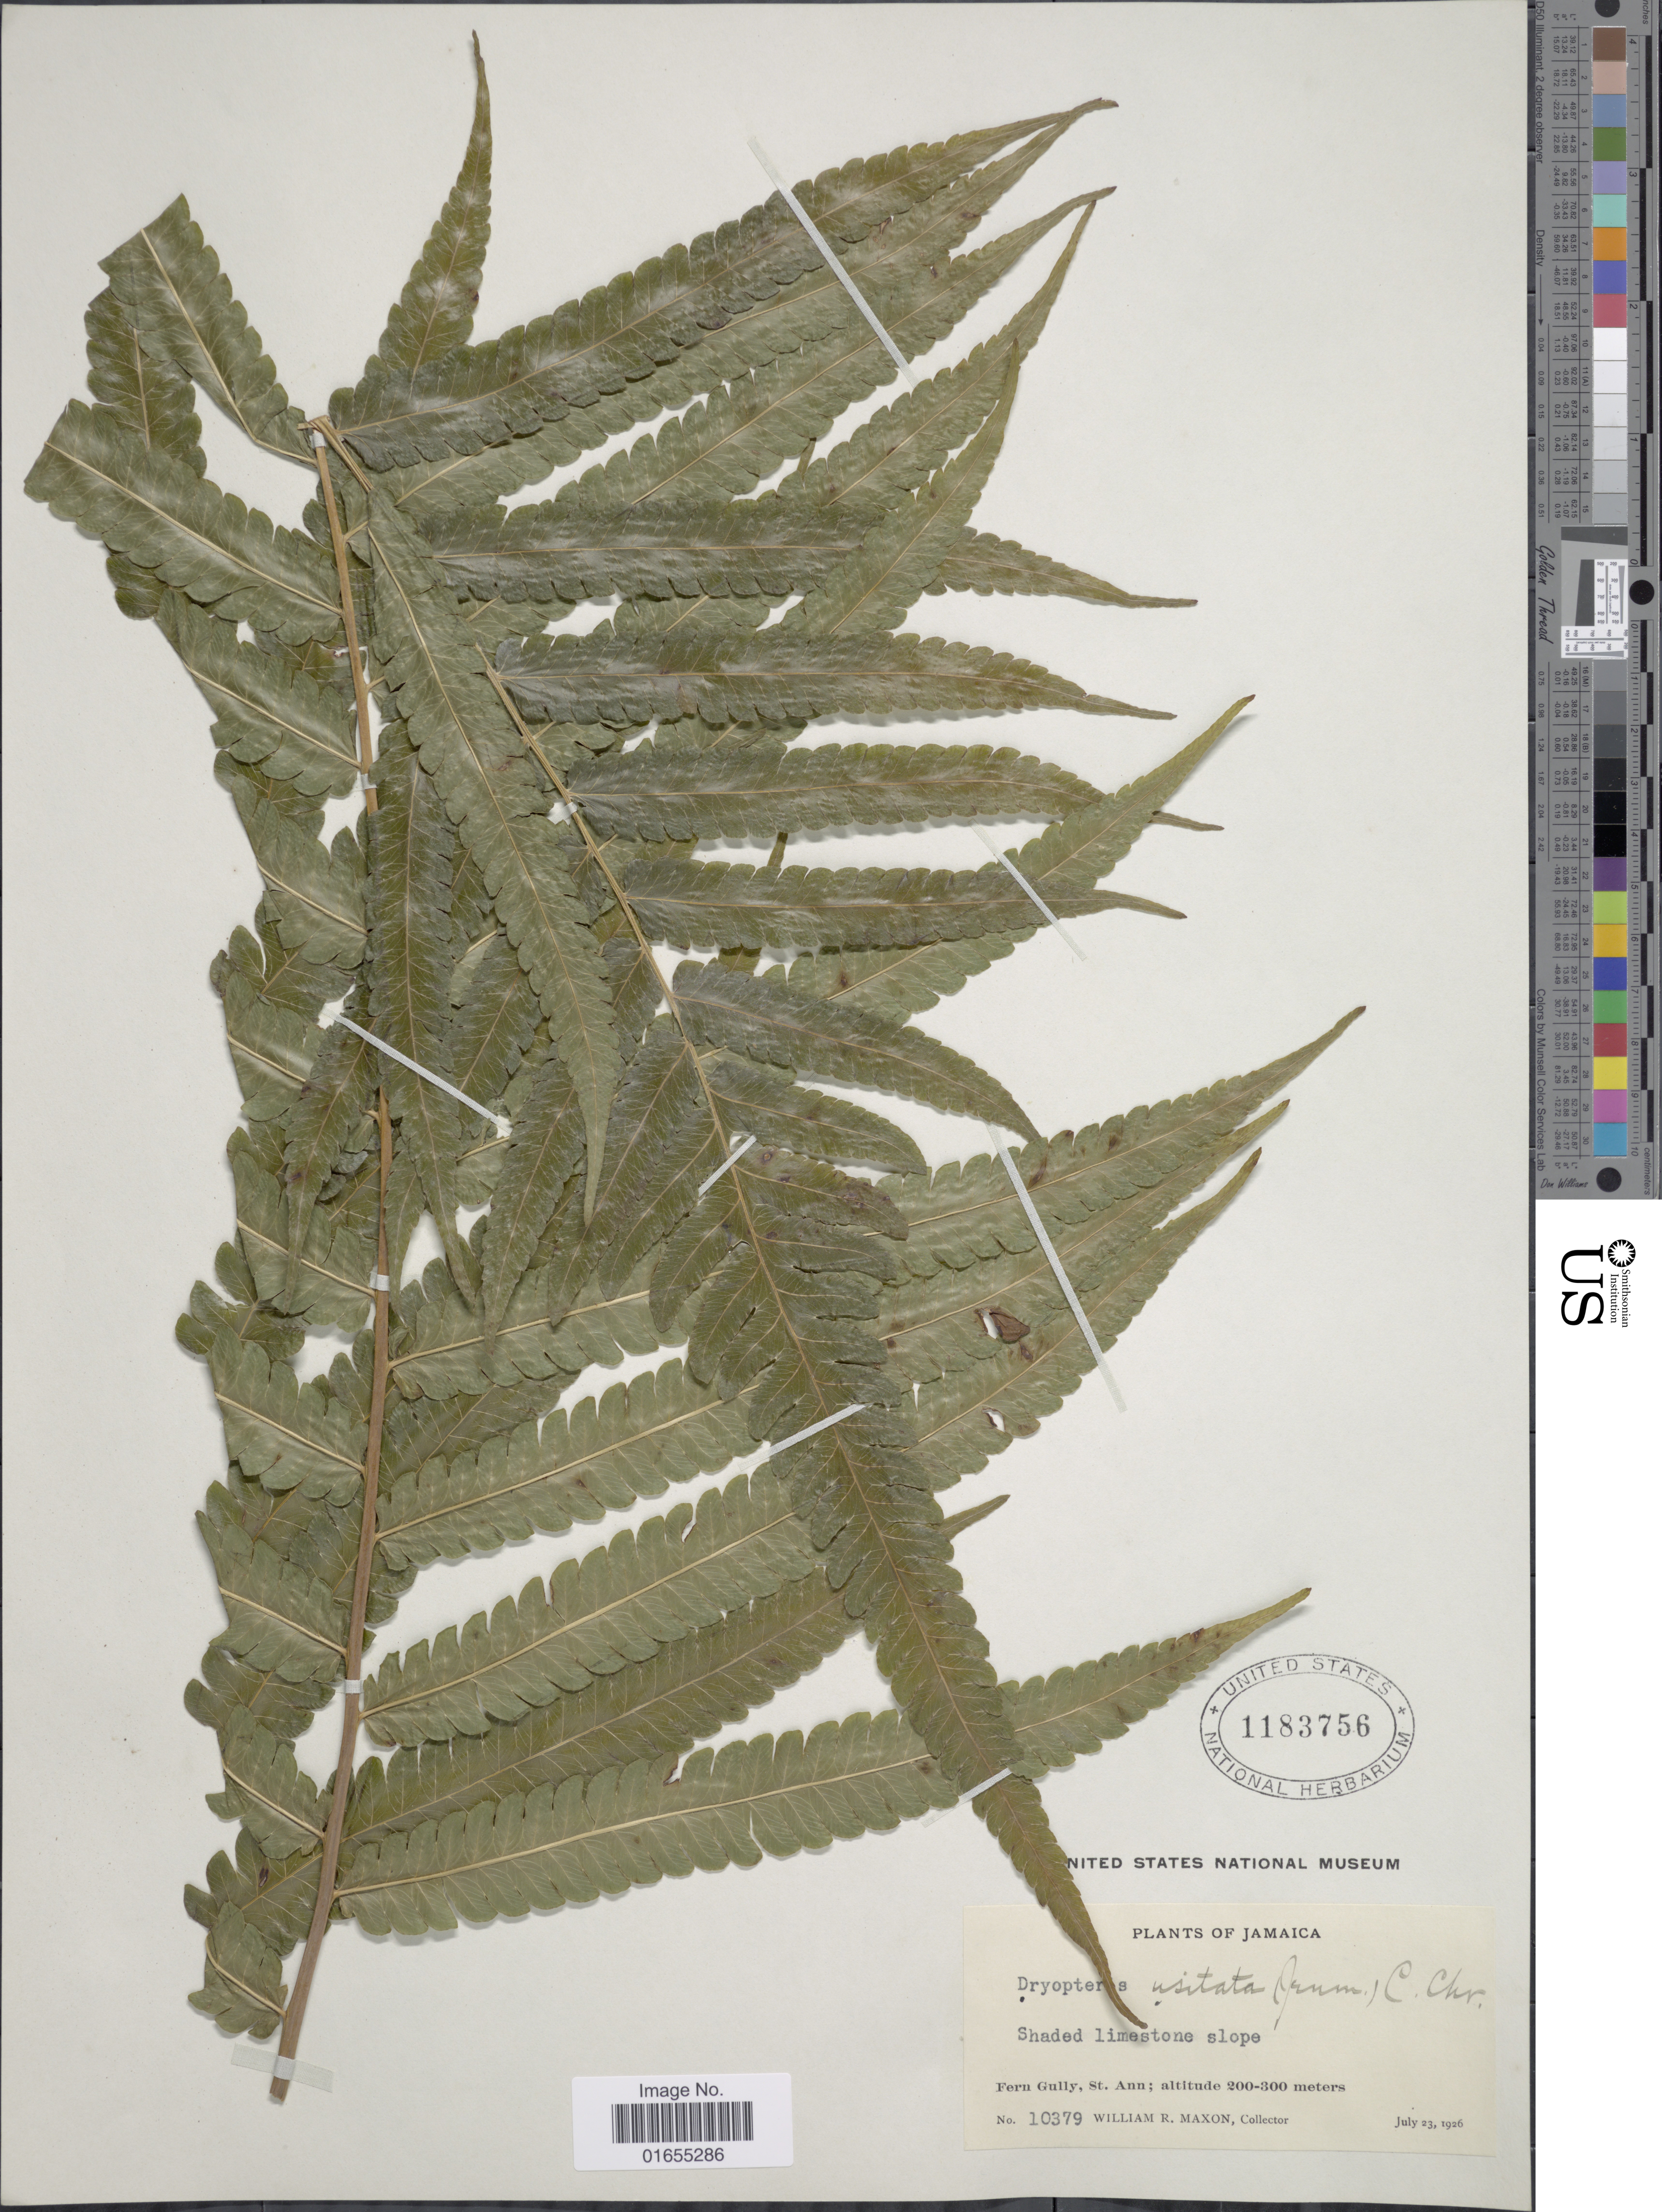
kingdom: Plantae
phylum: Tracheophyta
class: Polypodiopsida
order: Polypodiales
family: Thelypteridaceae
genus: Goniopteris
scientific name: Goniopteris venusta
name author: (Heward) Pic. Serm.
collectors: W. R. Maxon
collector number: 10379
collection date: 1926-07-23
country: Jamaica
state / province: Saint Ann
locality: Fern Gully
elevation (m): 200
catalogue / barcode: US 1183756